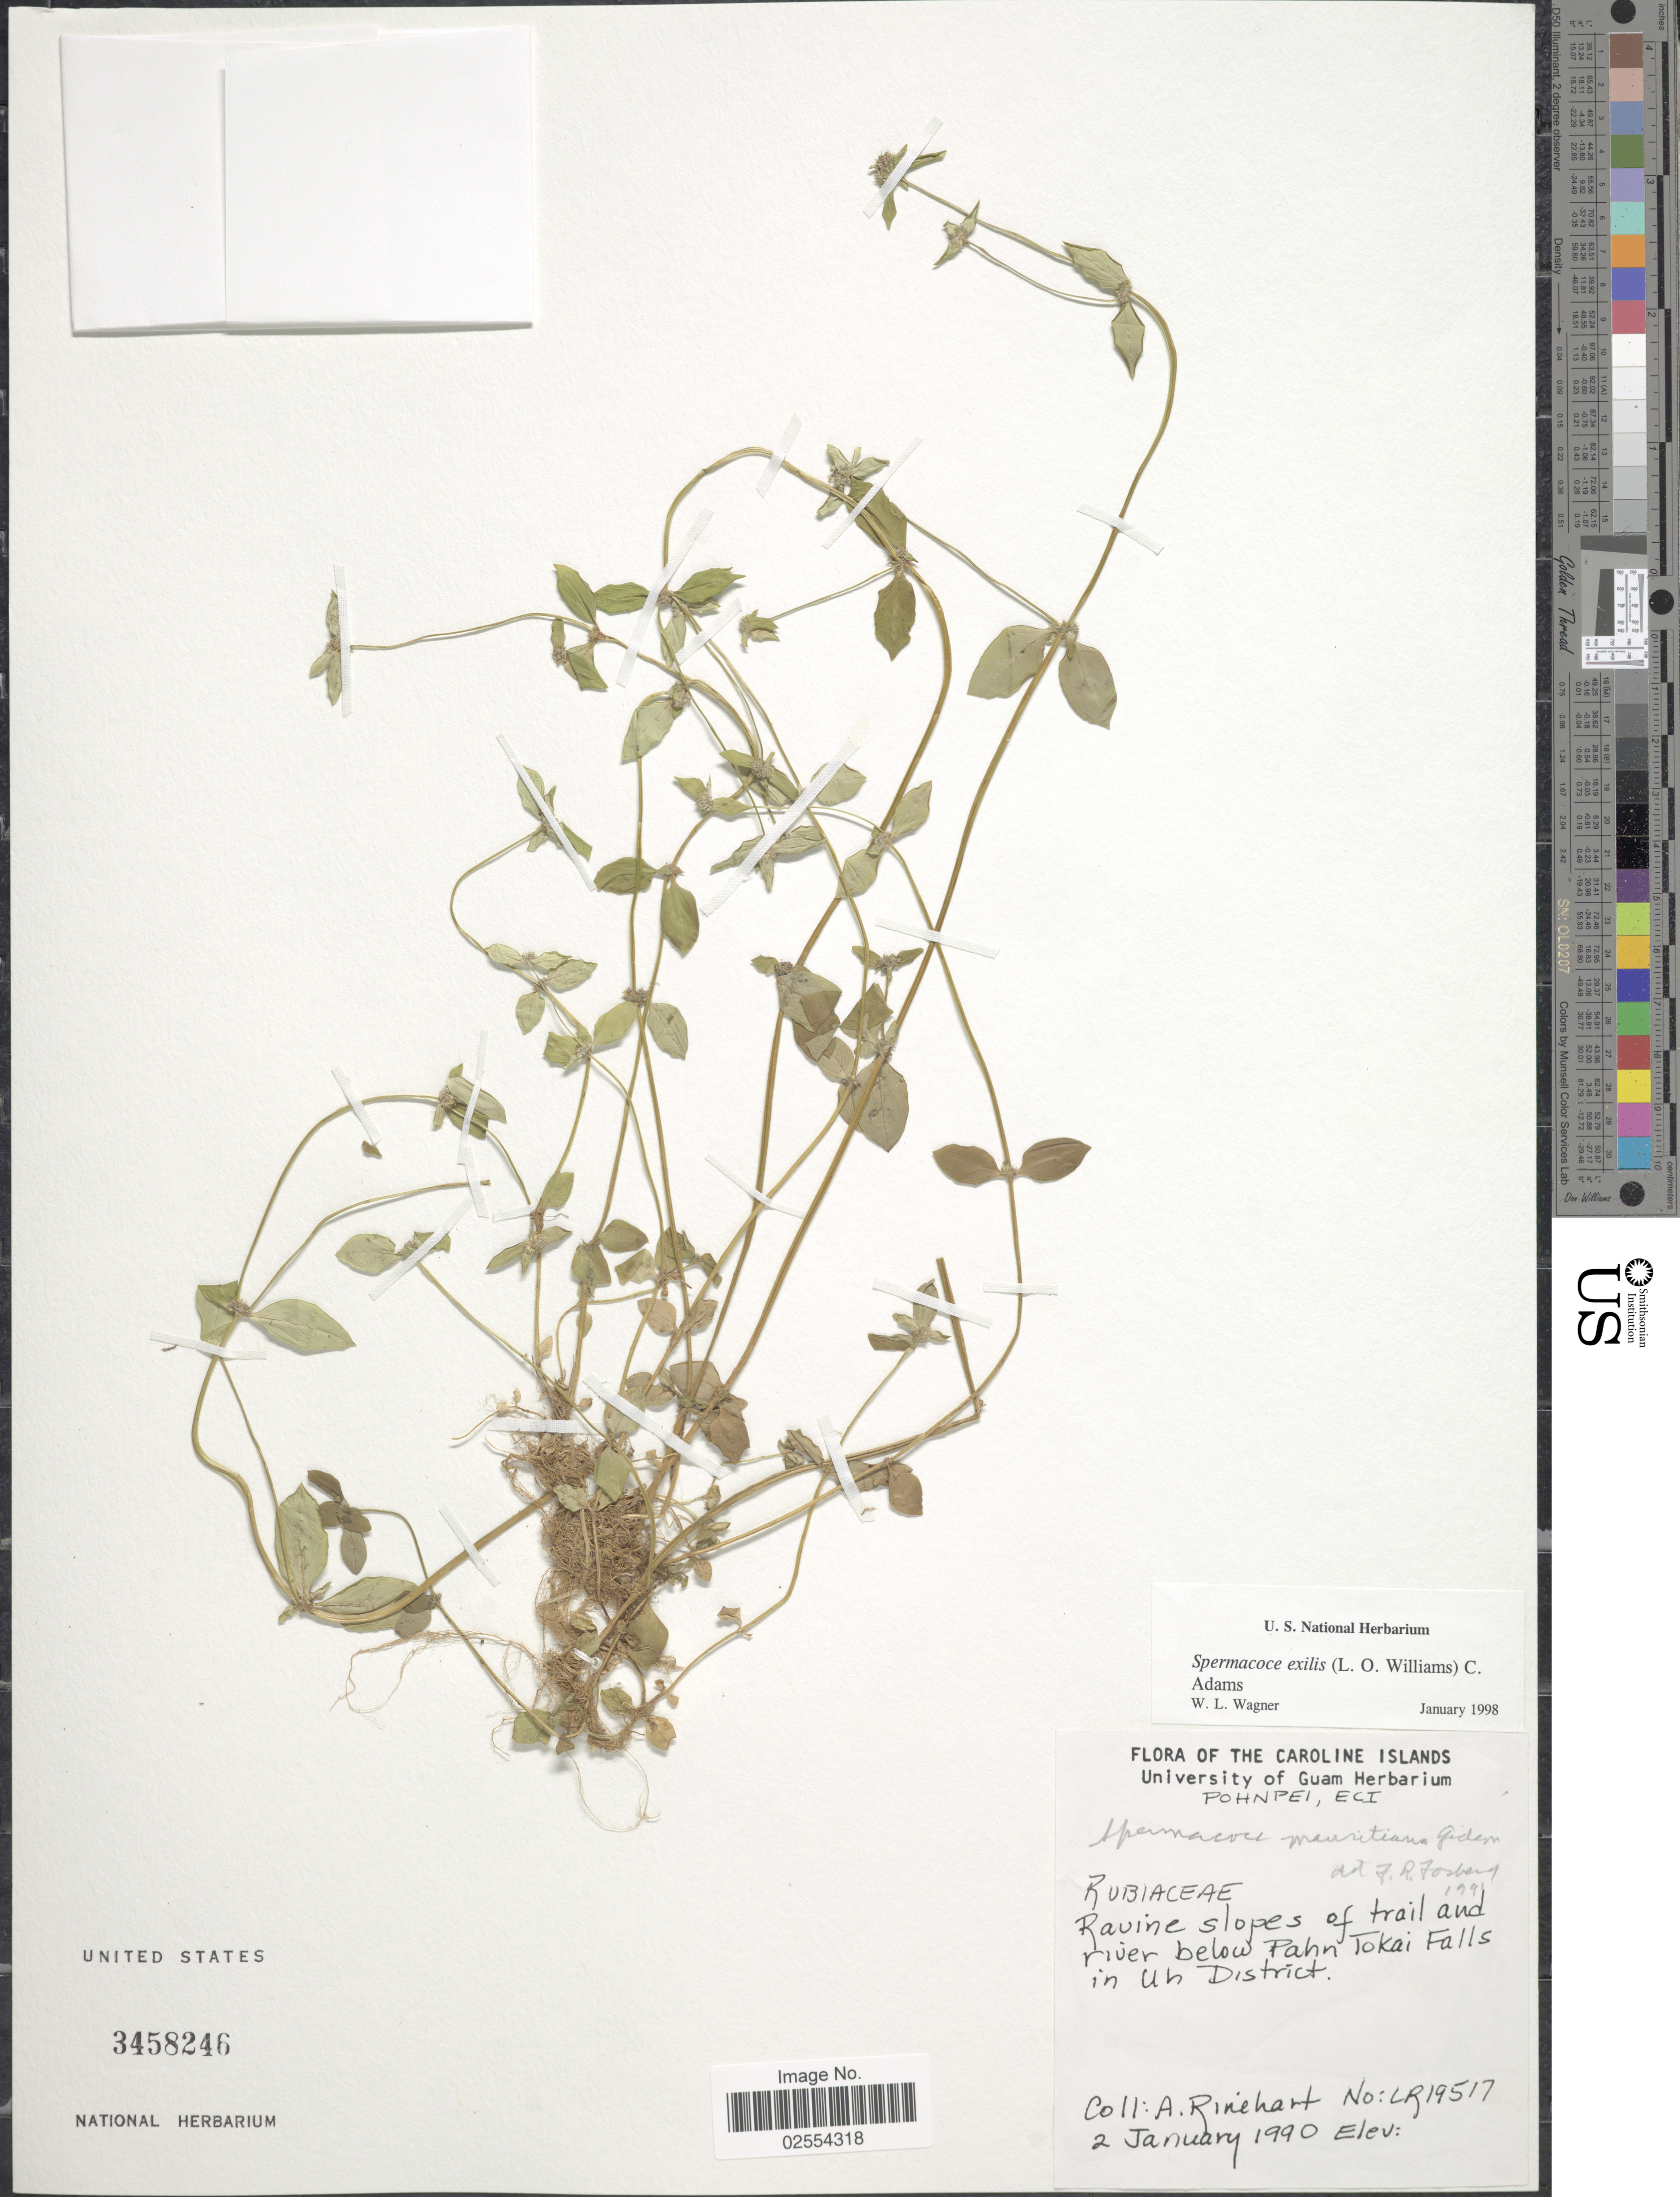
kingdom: Plantae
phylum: Tracheophyta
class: Magnoliopsida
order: Gentianales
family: Rubiaceae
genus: Spermacoce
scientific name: Spermacoce exilis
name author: (L.O. Williams) C.D. Adams ex W.C. Burger & C.M. Taylor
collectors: A. Rinehart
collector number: LR 19517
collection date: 1990-01-02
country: Micronesia, Federated States of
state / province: Pohnpei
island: Pohnpei [Ponape]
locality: The Caroline Islands, Ravine slopes of trail and river below Pahn Tokai Falls in Uh District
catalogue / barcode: US 3458246